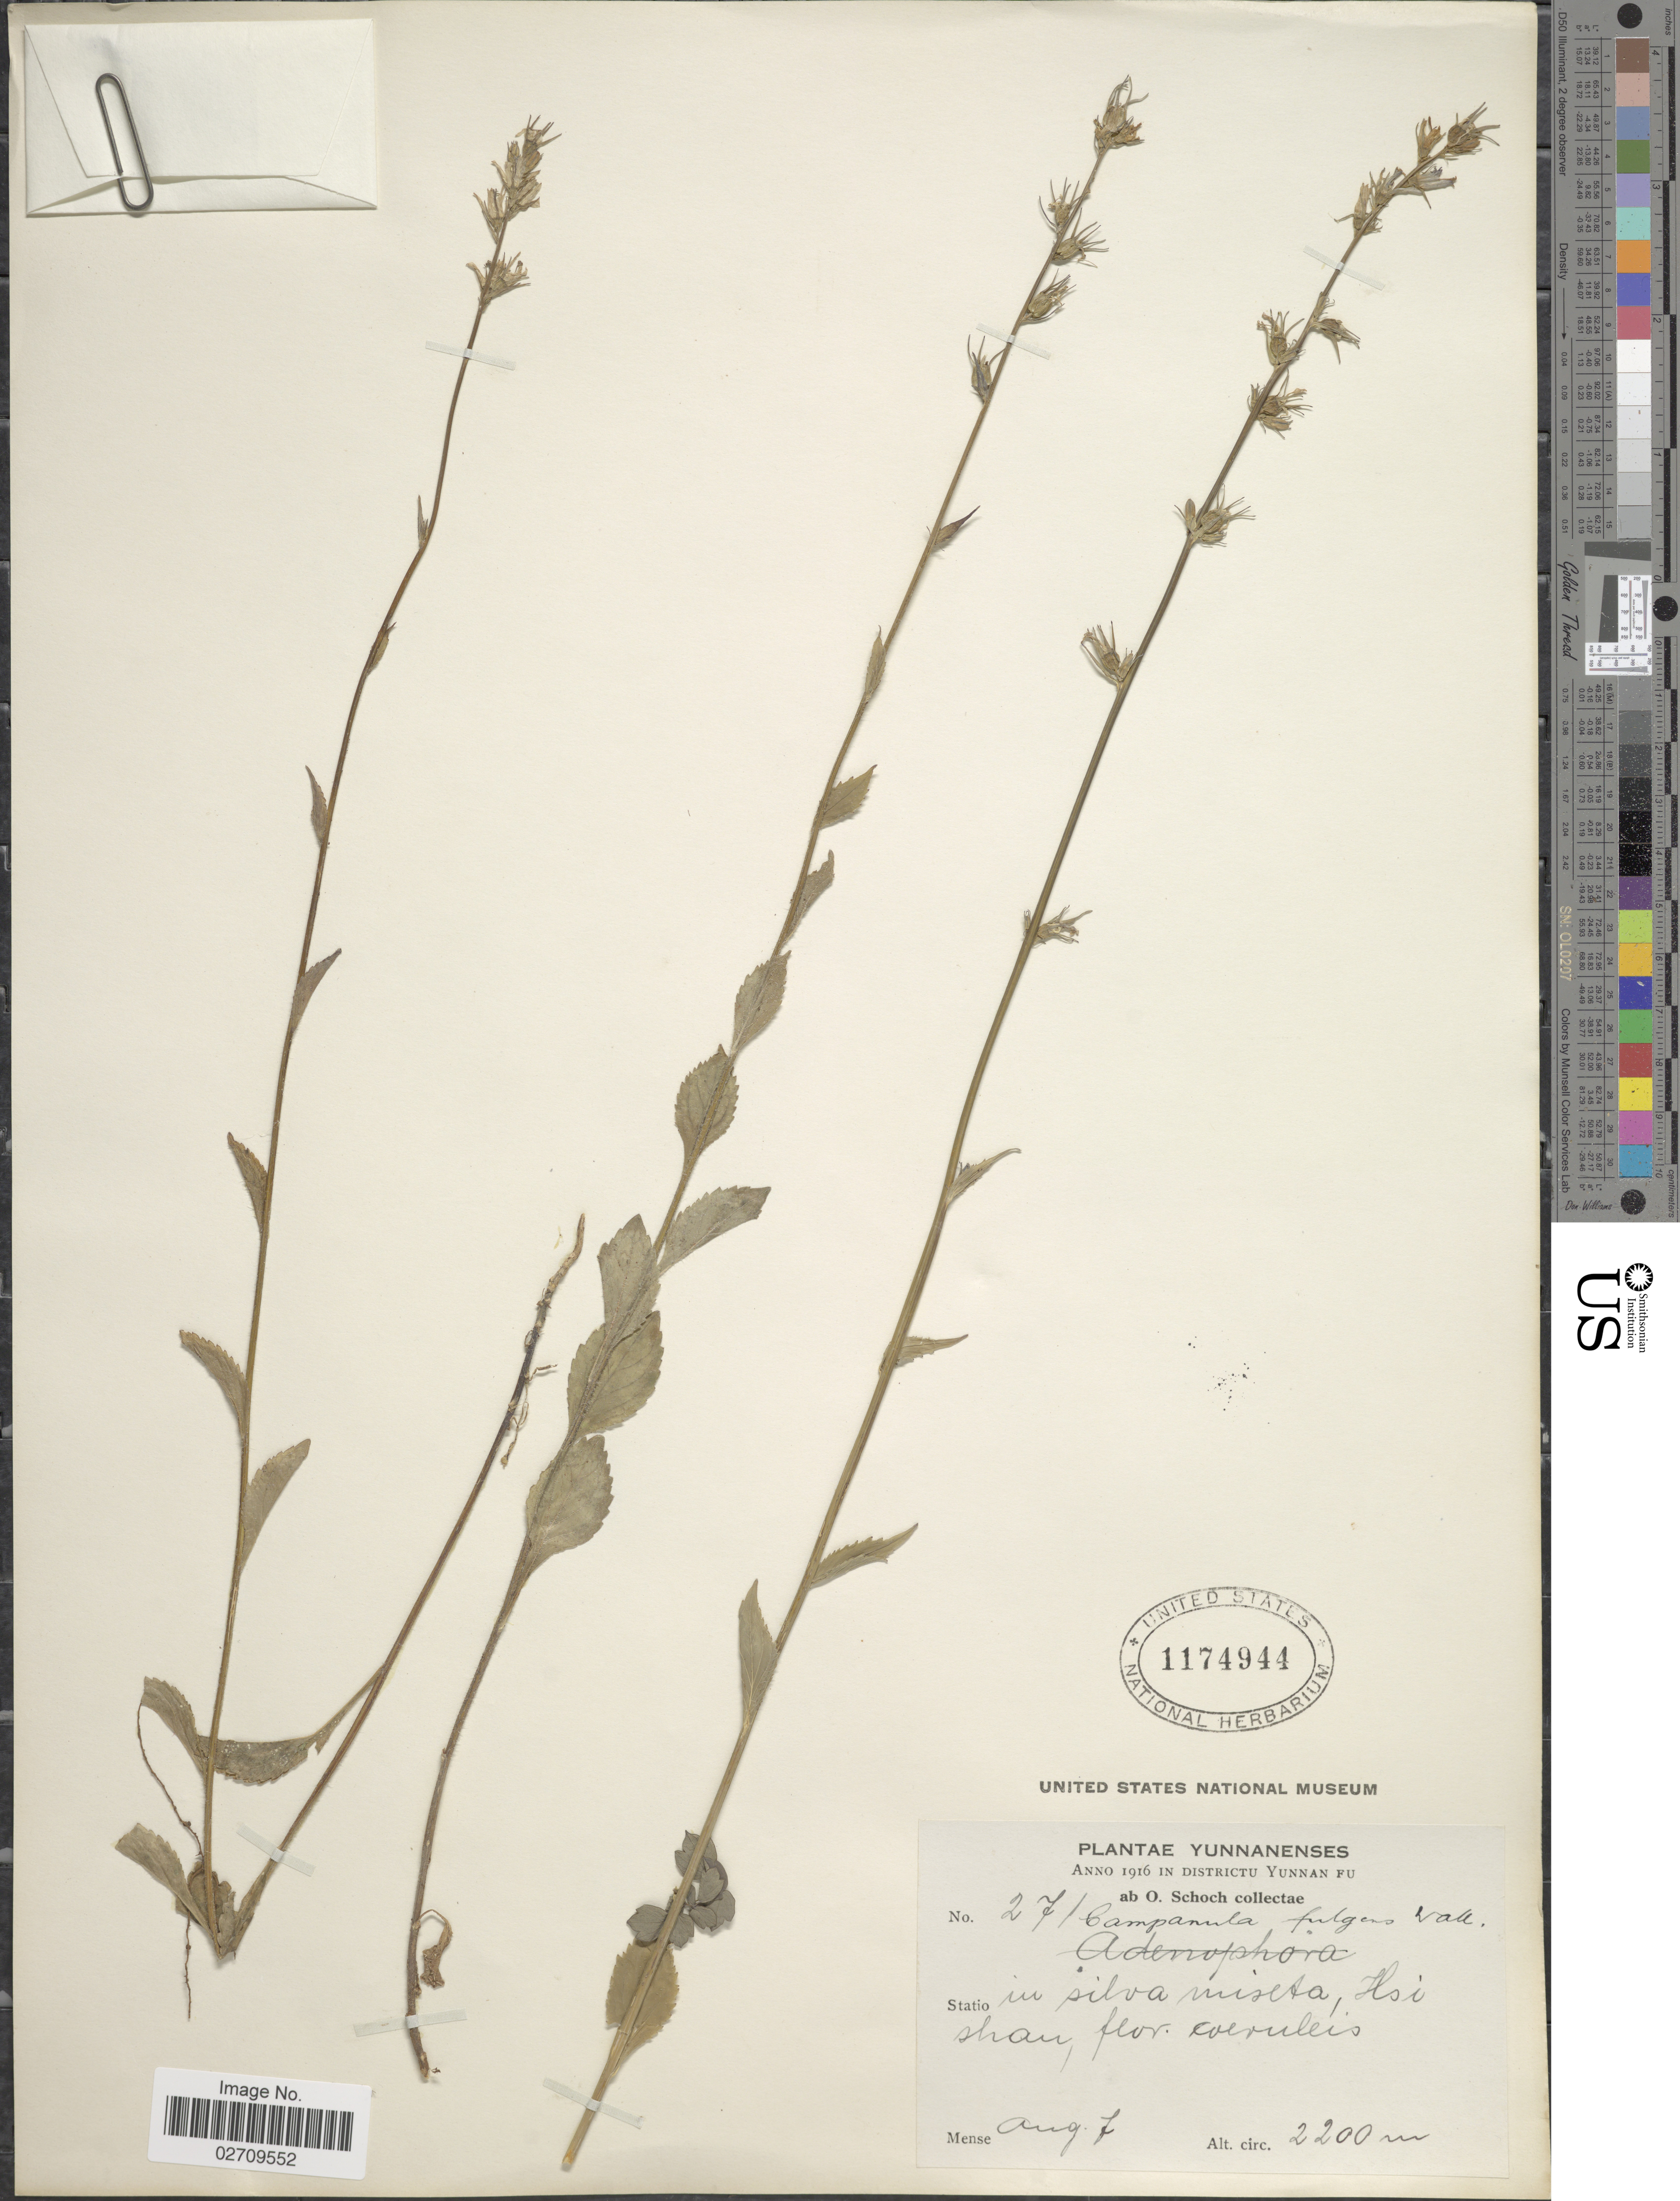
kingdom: Plantae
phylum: Tracheophyta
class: Magnoliopsida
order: Asterales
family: Campanulaceae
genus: Asyneuma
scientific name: Asyneuma fulgens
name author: (Wall.) Briq.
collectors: O. Schoch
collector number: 271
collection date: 1916-08-07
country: China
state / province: Yunnan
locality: Districtu Yunnan Fu, Statio in silva miseta, Hsi shan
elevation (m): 2200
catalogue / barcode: US 1174944